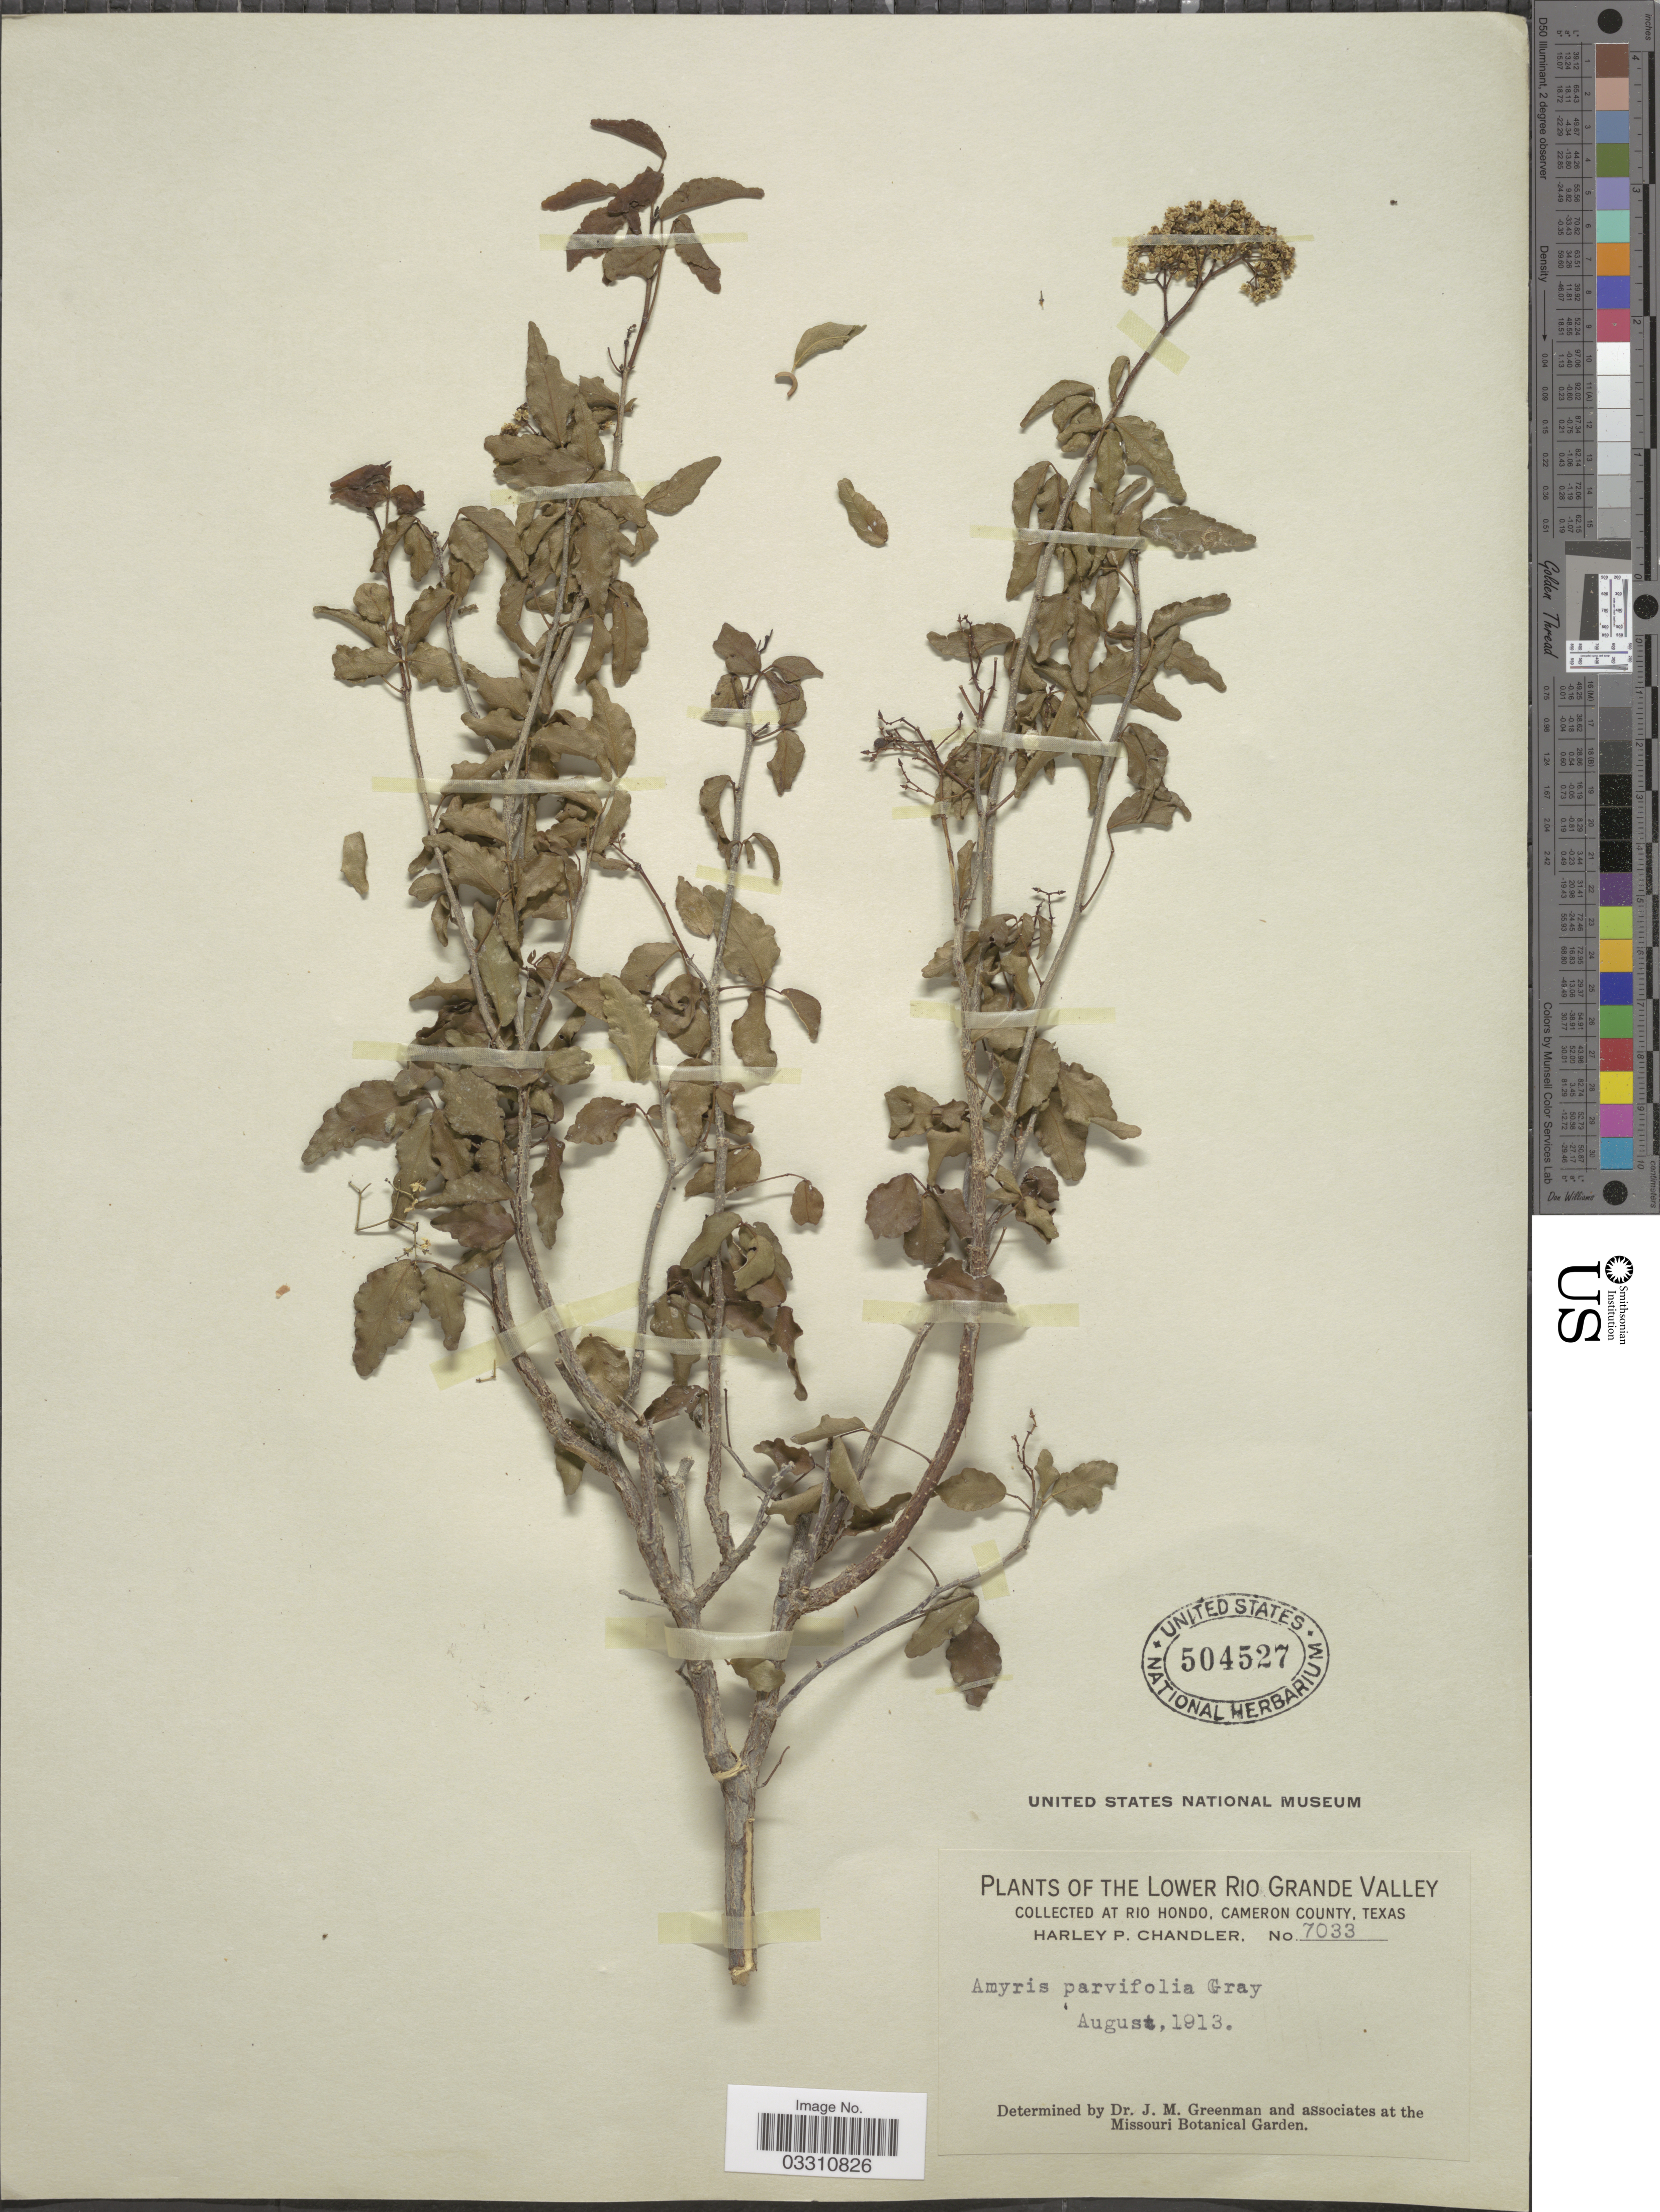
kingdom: Plantae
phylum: Tracheophyta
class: Magnoliopsida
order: Sapindales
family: Rutaceae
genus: Amyris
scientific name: Amyris texana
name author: (Buckley) P. Wilson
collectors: H. Chandler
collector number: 7033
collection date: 1913-08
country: United States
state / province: Texas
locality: The Lower Rio Grande Valley, at Rio Hondo, Cameron County.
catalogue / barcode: US 504527